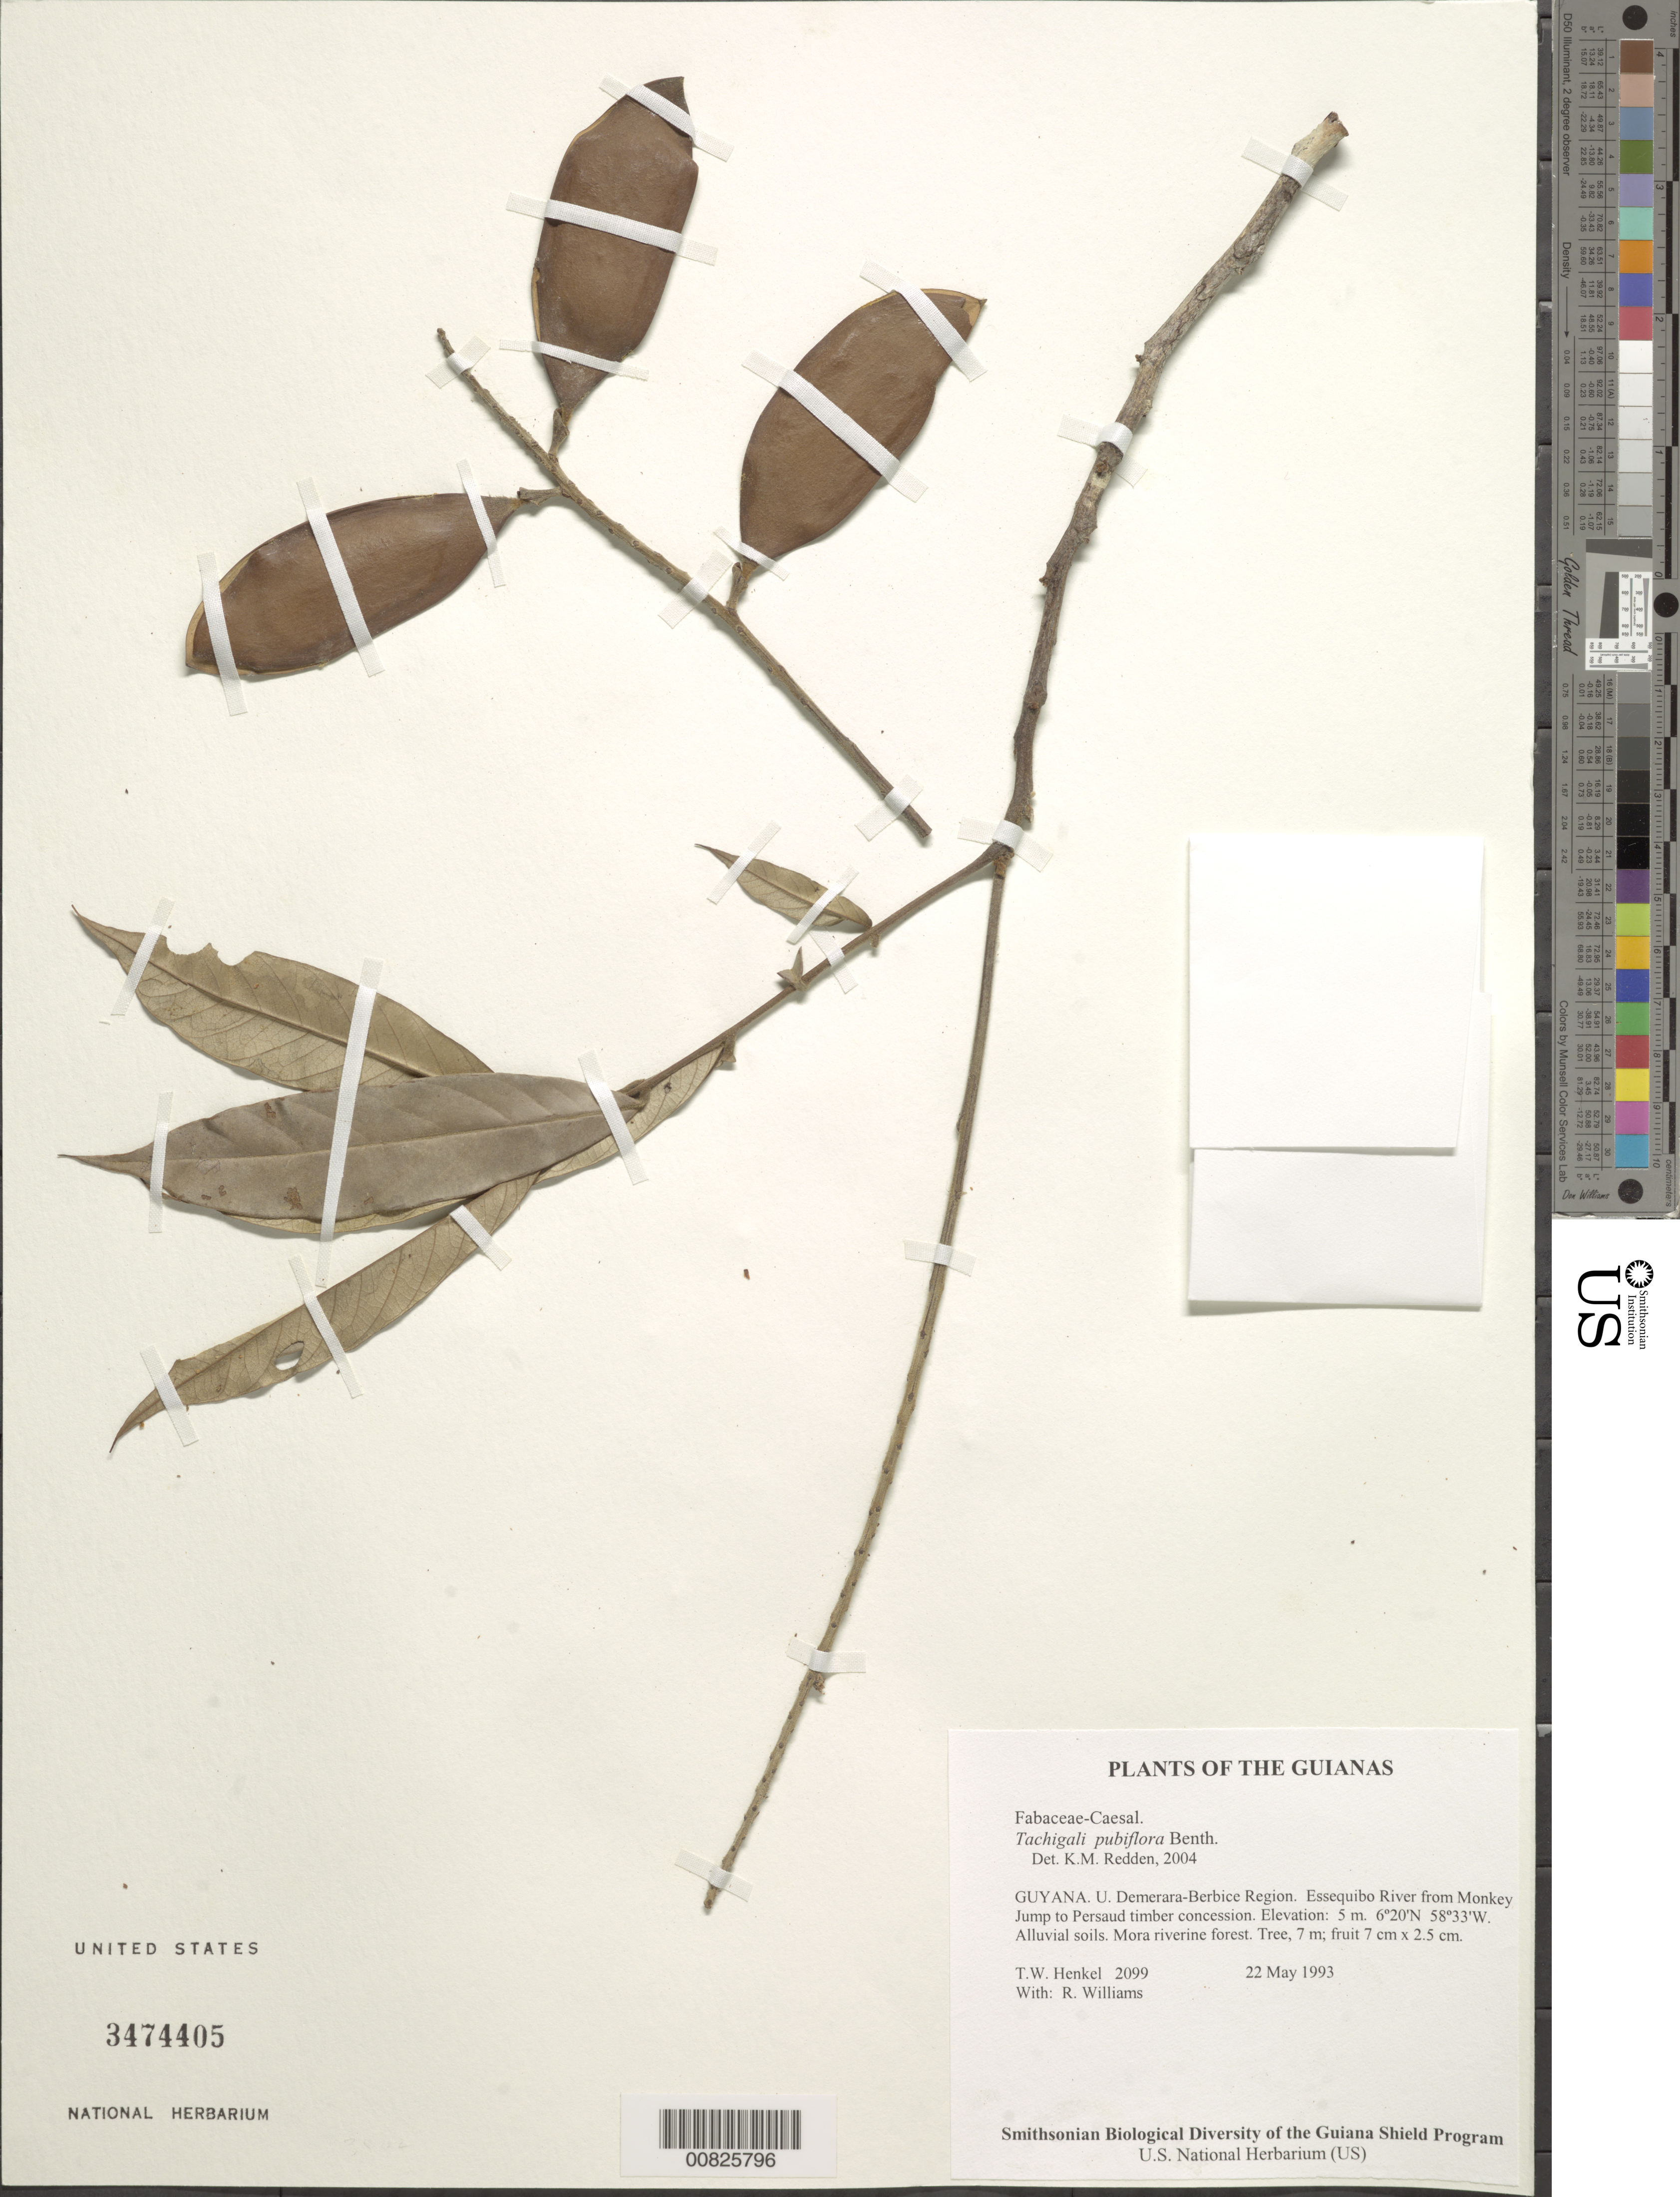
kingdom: Plantae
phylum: Tracheophyta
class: Magnoliopsida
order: Fabales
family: Fabaceae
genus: Tachigali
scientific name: Tachigali pubiflora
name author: Benth.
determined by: Redden, K. M.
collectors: T. Henkel & R. Williams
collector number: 2099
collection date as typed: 22 May 1993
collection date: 1993-05-22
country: Guyana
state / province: U. Demerara-Berbice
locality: Essequibo River from Monkey Jump to Persaud timber concession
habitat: Alluvial soils. Mora riverine forest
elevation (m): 5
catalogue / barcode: US 3474405